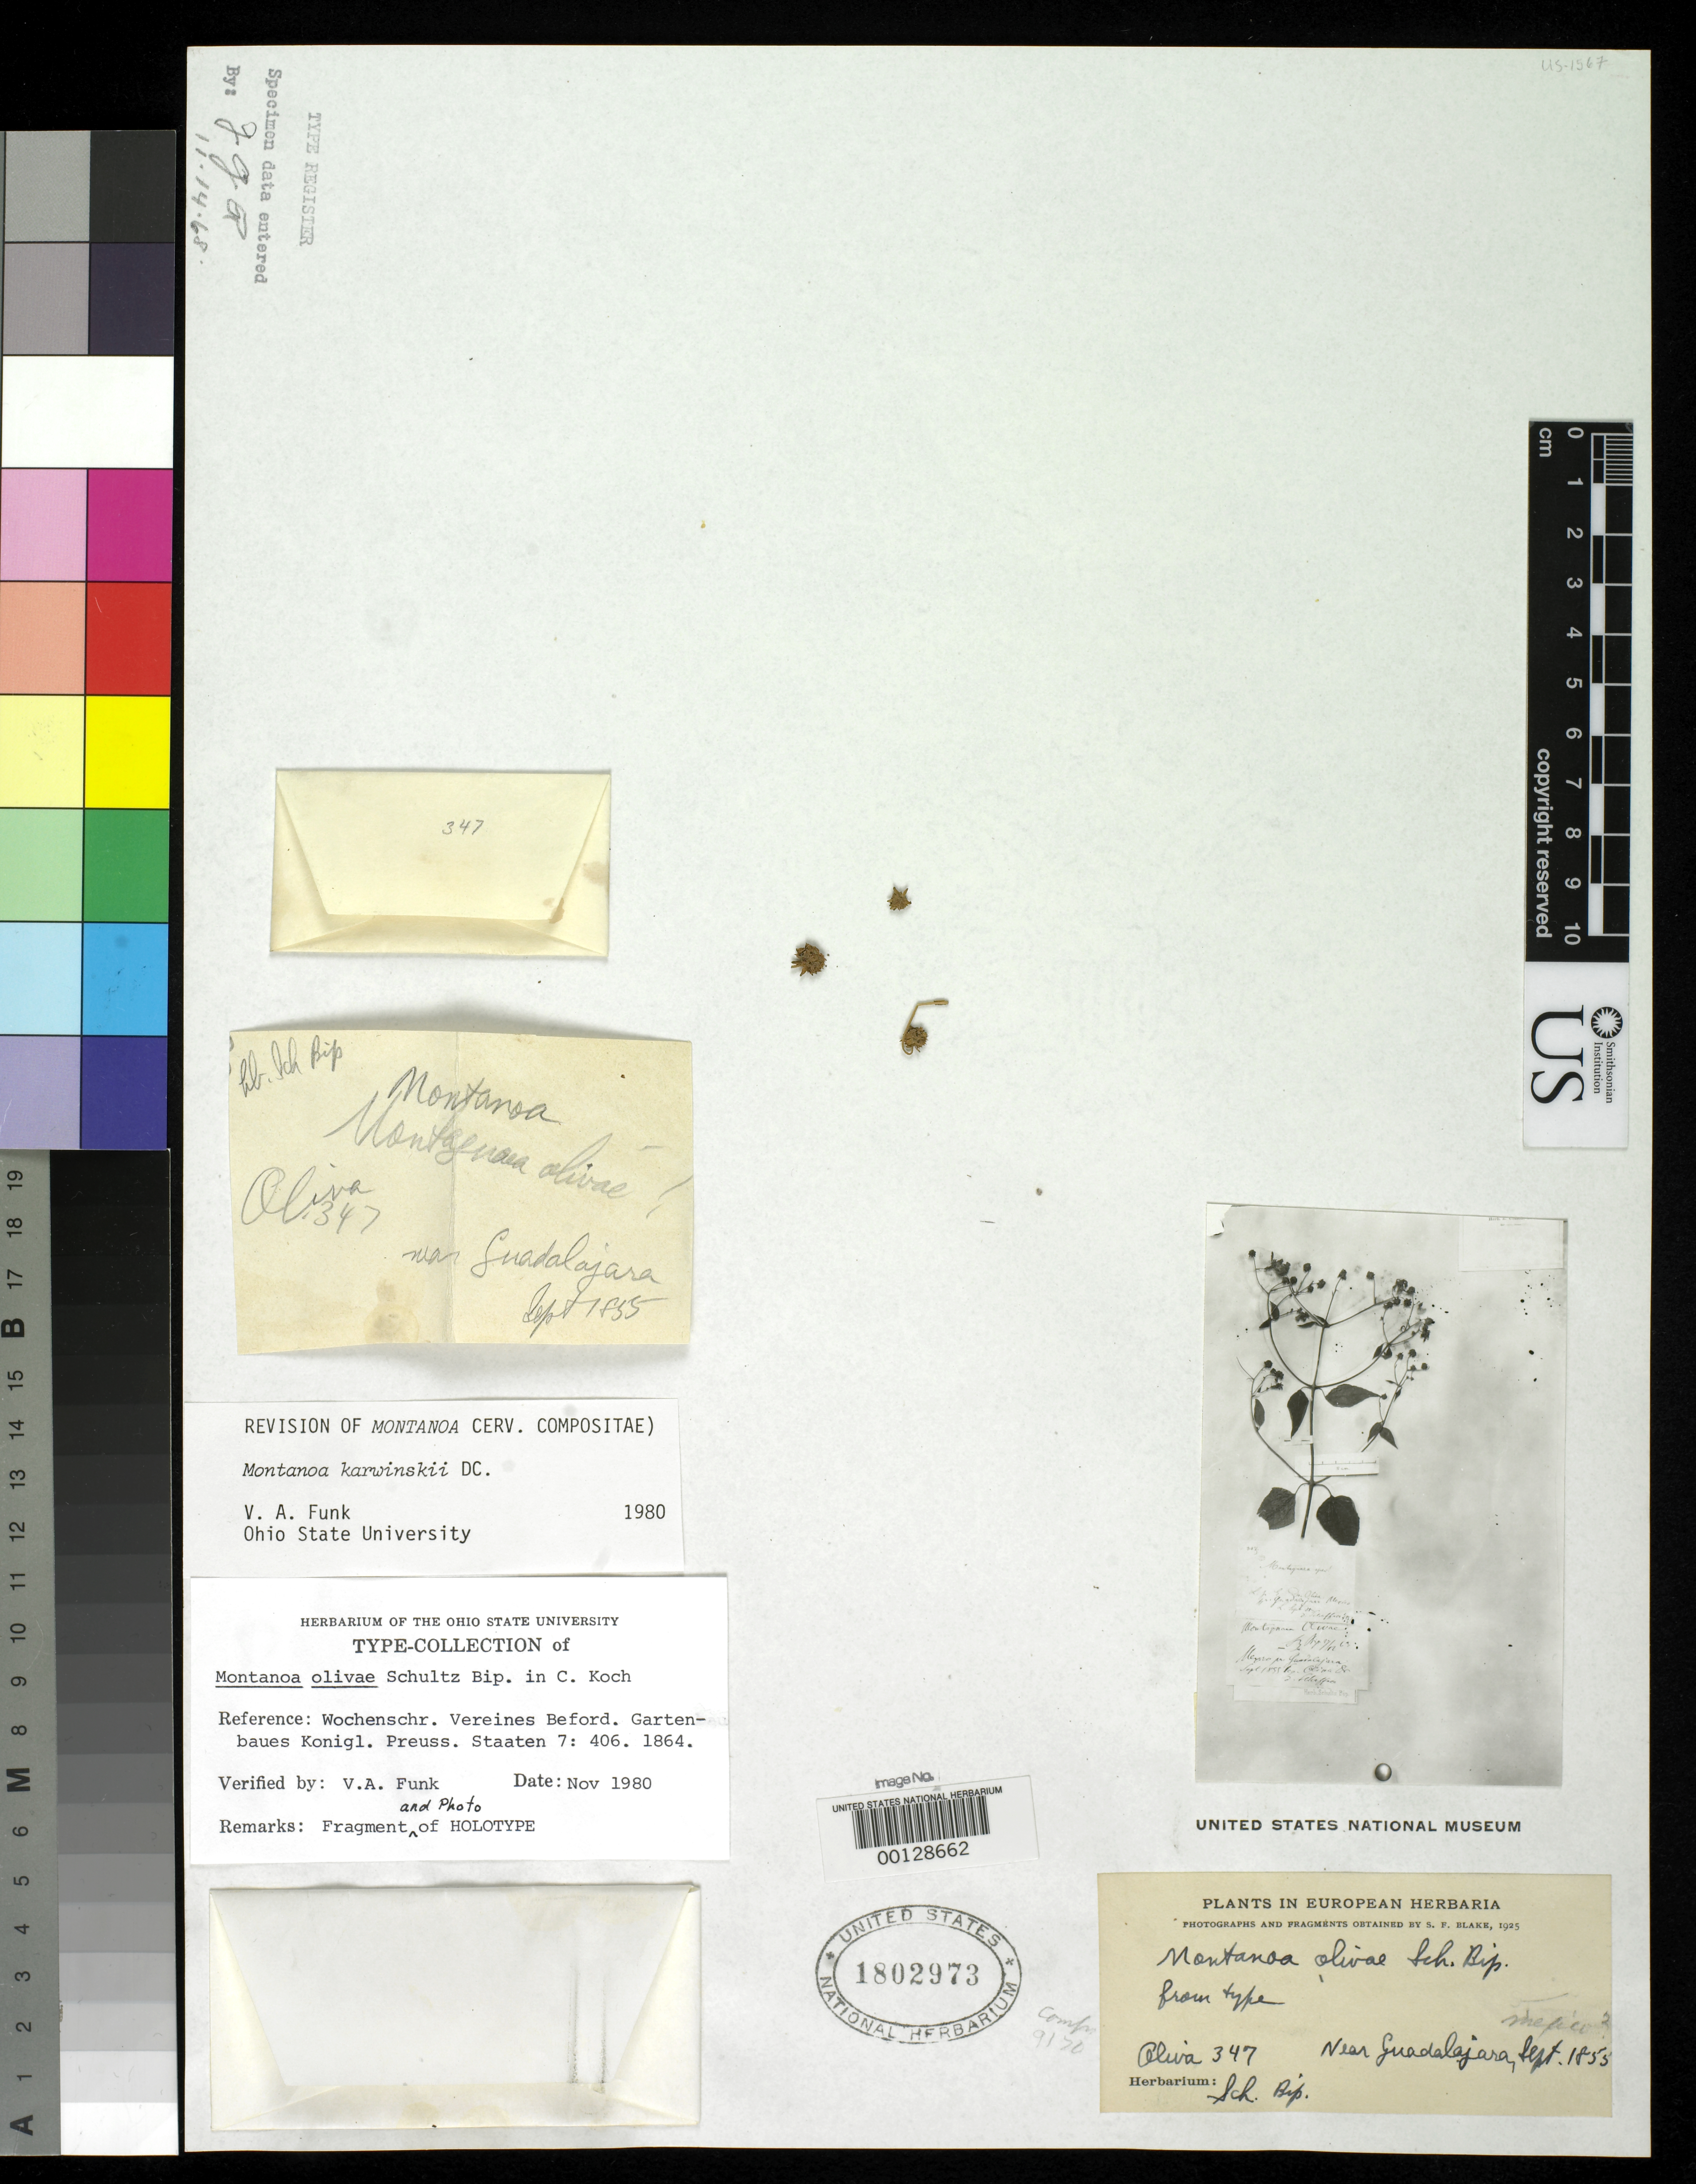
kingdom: Plantae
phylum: Tracheophyta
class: Magnoliopsida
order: Asterales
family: Asteraceae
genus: Montanoa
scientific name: Montanoa olivae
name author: Sch. Bip.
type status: Type Material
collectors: L. Oliva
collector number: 347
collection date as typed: Sep 1855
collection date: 1855-09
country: Mexico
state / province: Jalisco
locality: Guadalajara.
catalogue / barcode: US 1802973